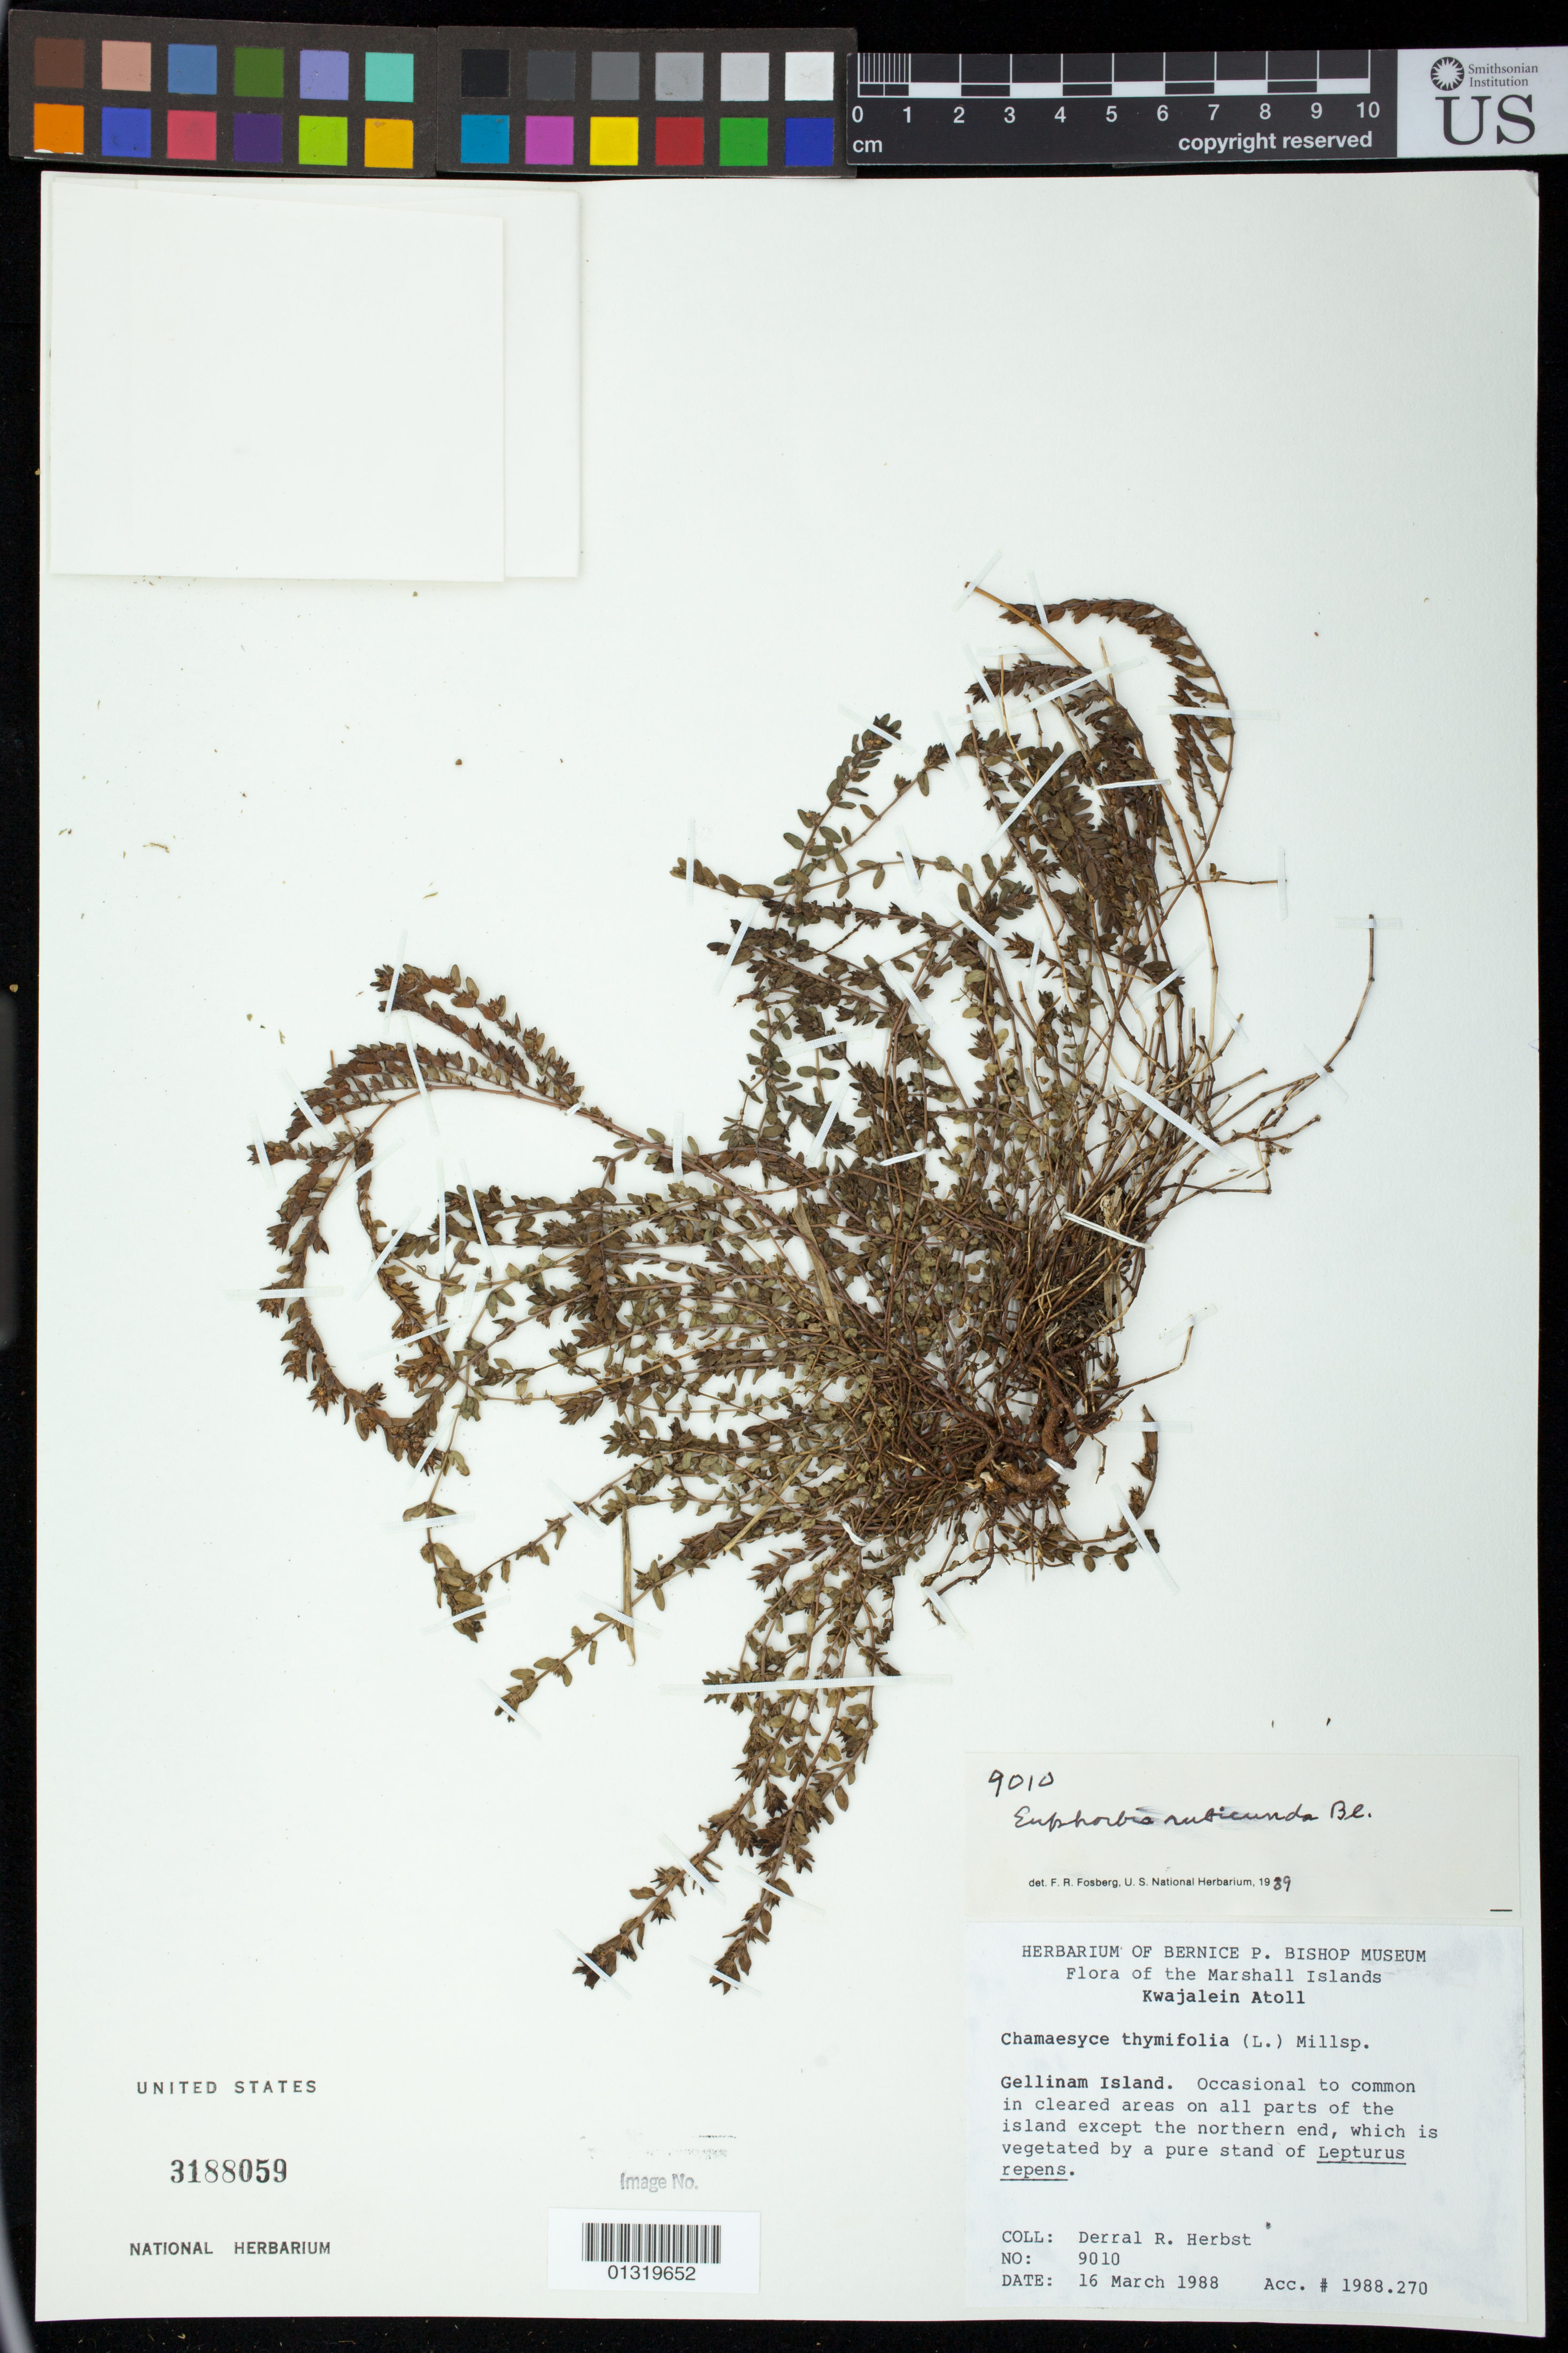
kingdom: Plantae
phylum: Tracheophyta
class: Magnoliopsida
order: Malpighiales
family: Euphorbiaceae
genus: Euphorbia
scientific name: Euphorbia thymifolia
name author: L.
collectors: D. R. Herbst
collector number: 9010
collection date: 1988-03-16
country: Marshall Islands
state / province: Kwajalein Atoll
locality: Gellinam Island. Occasional to common in cleared areas on all parts of the island except the northern end, which is vegetated by a pure stand of Lepturus repens,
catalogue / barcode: US 3188059